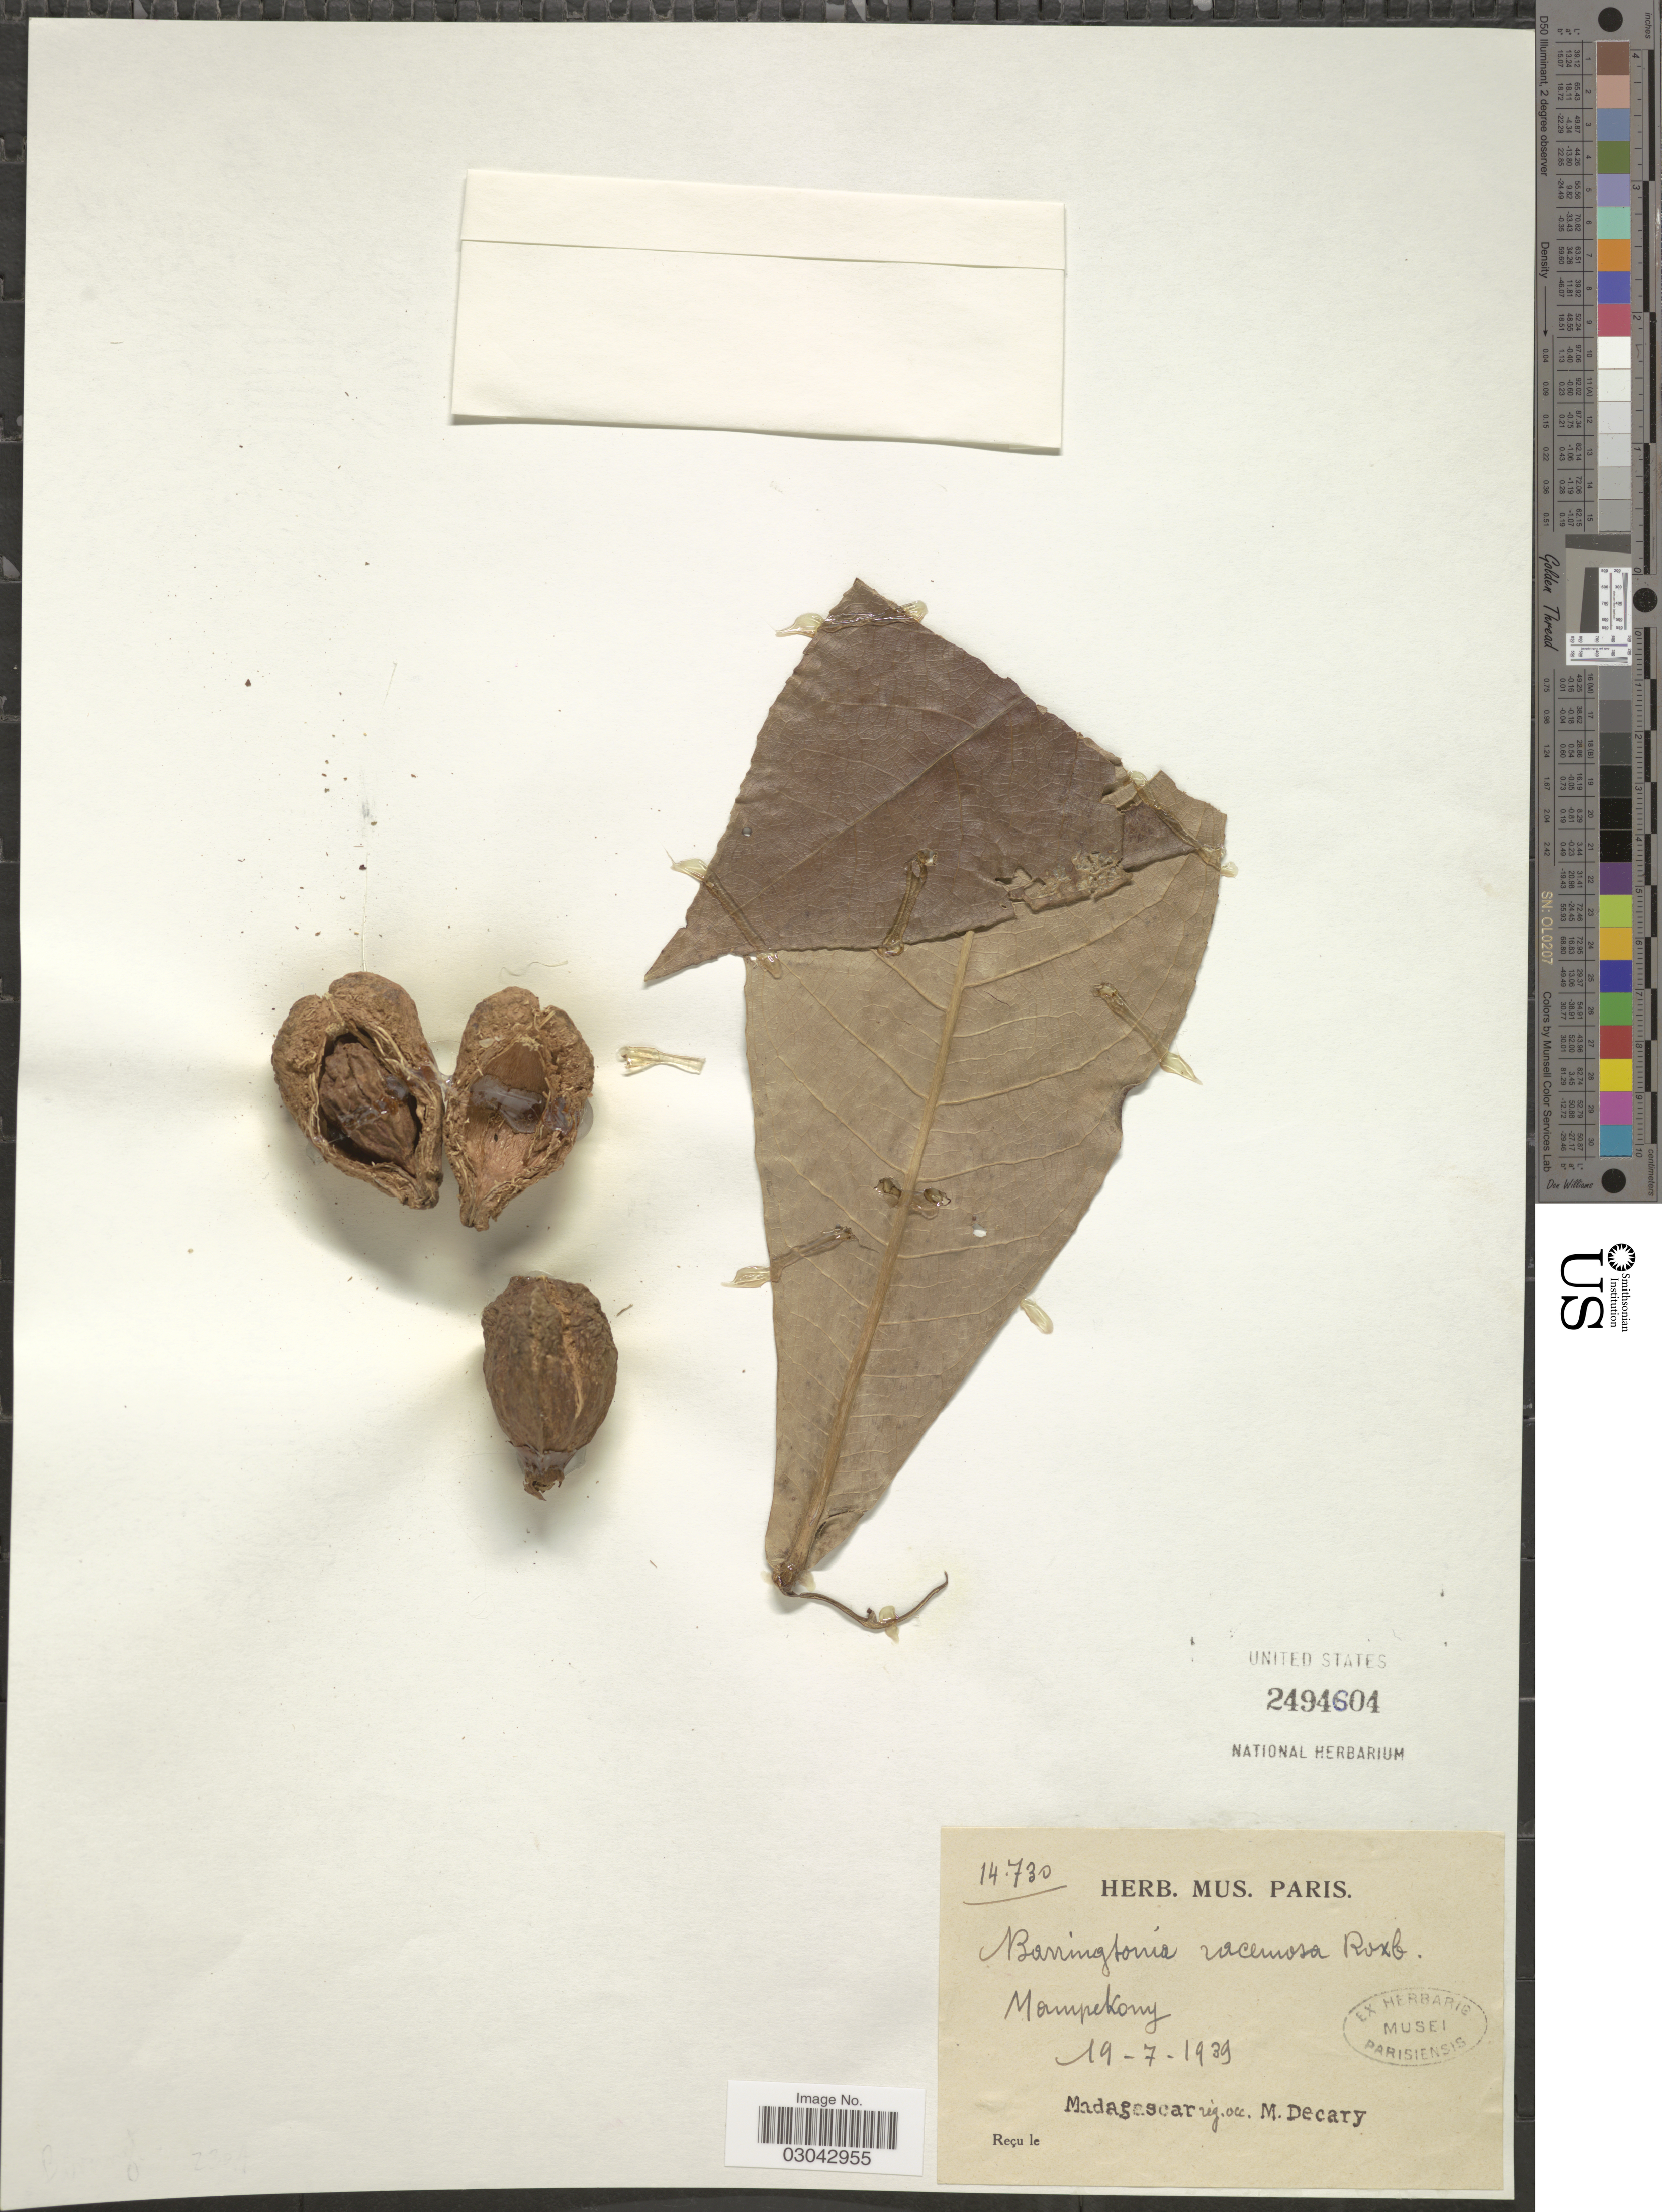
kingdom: Plantae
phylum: Tracheophyta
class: Magnoliopsida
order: Ericales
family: Lecythidaceae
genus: Barringtonia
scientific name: Barringtonia racemosa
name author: (L.) Spreng.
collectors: R. Decary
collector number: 14730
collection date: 1939-07-19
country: Madagascar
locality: Mampikony.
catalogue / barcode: US 2494604